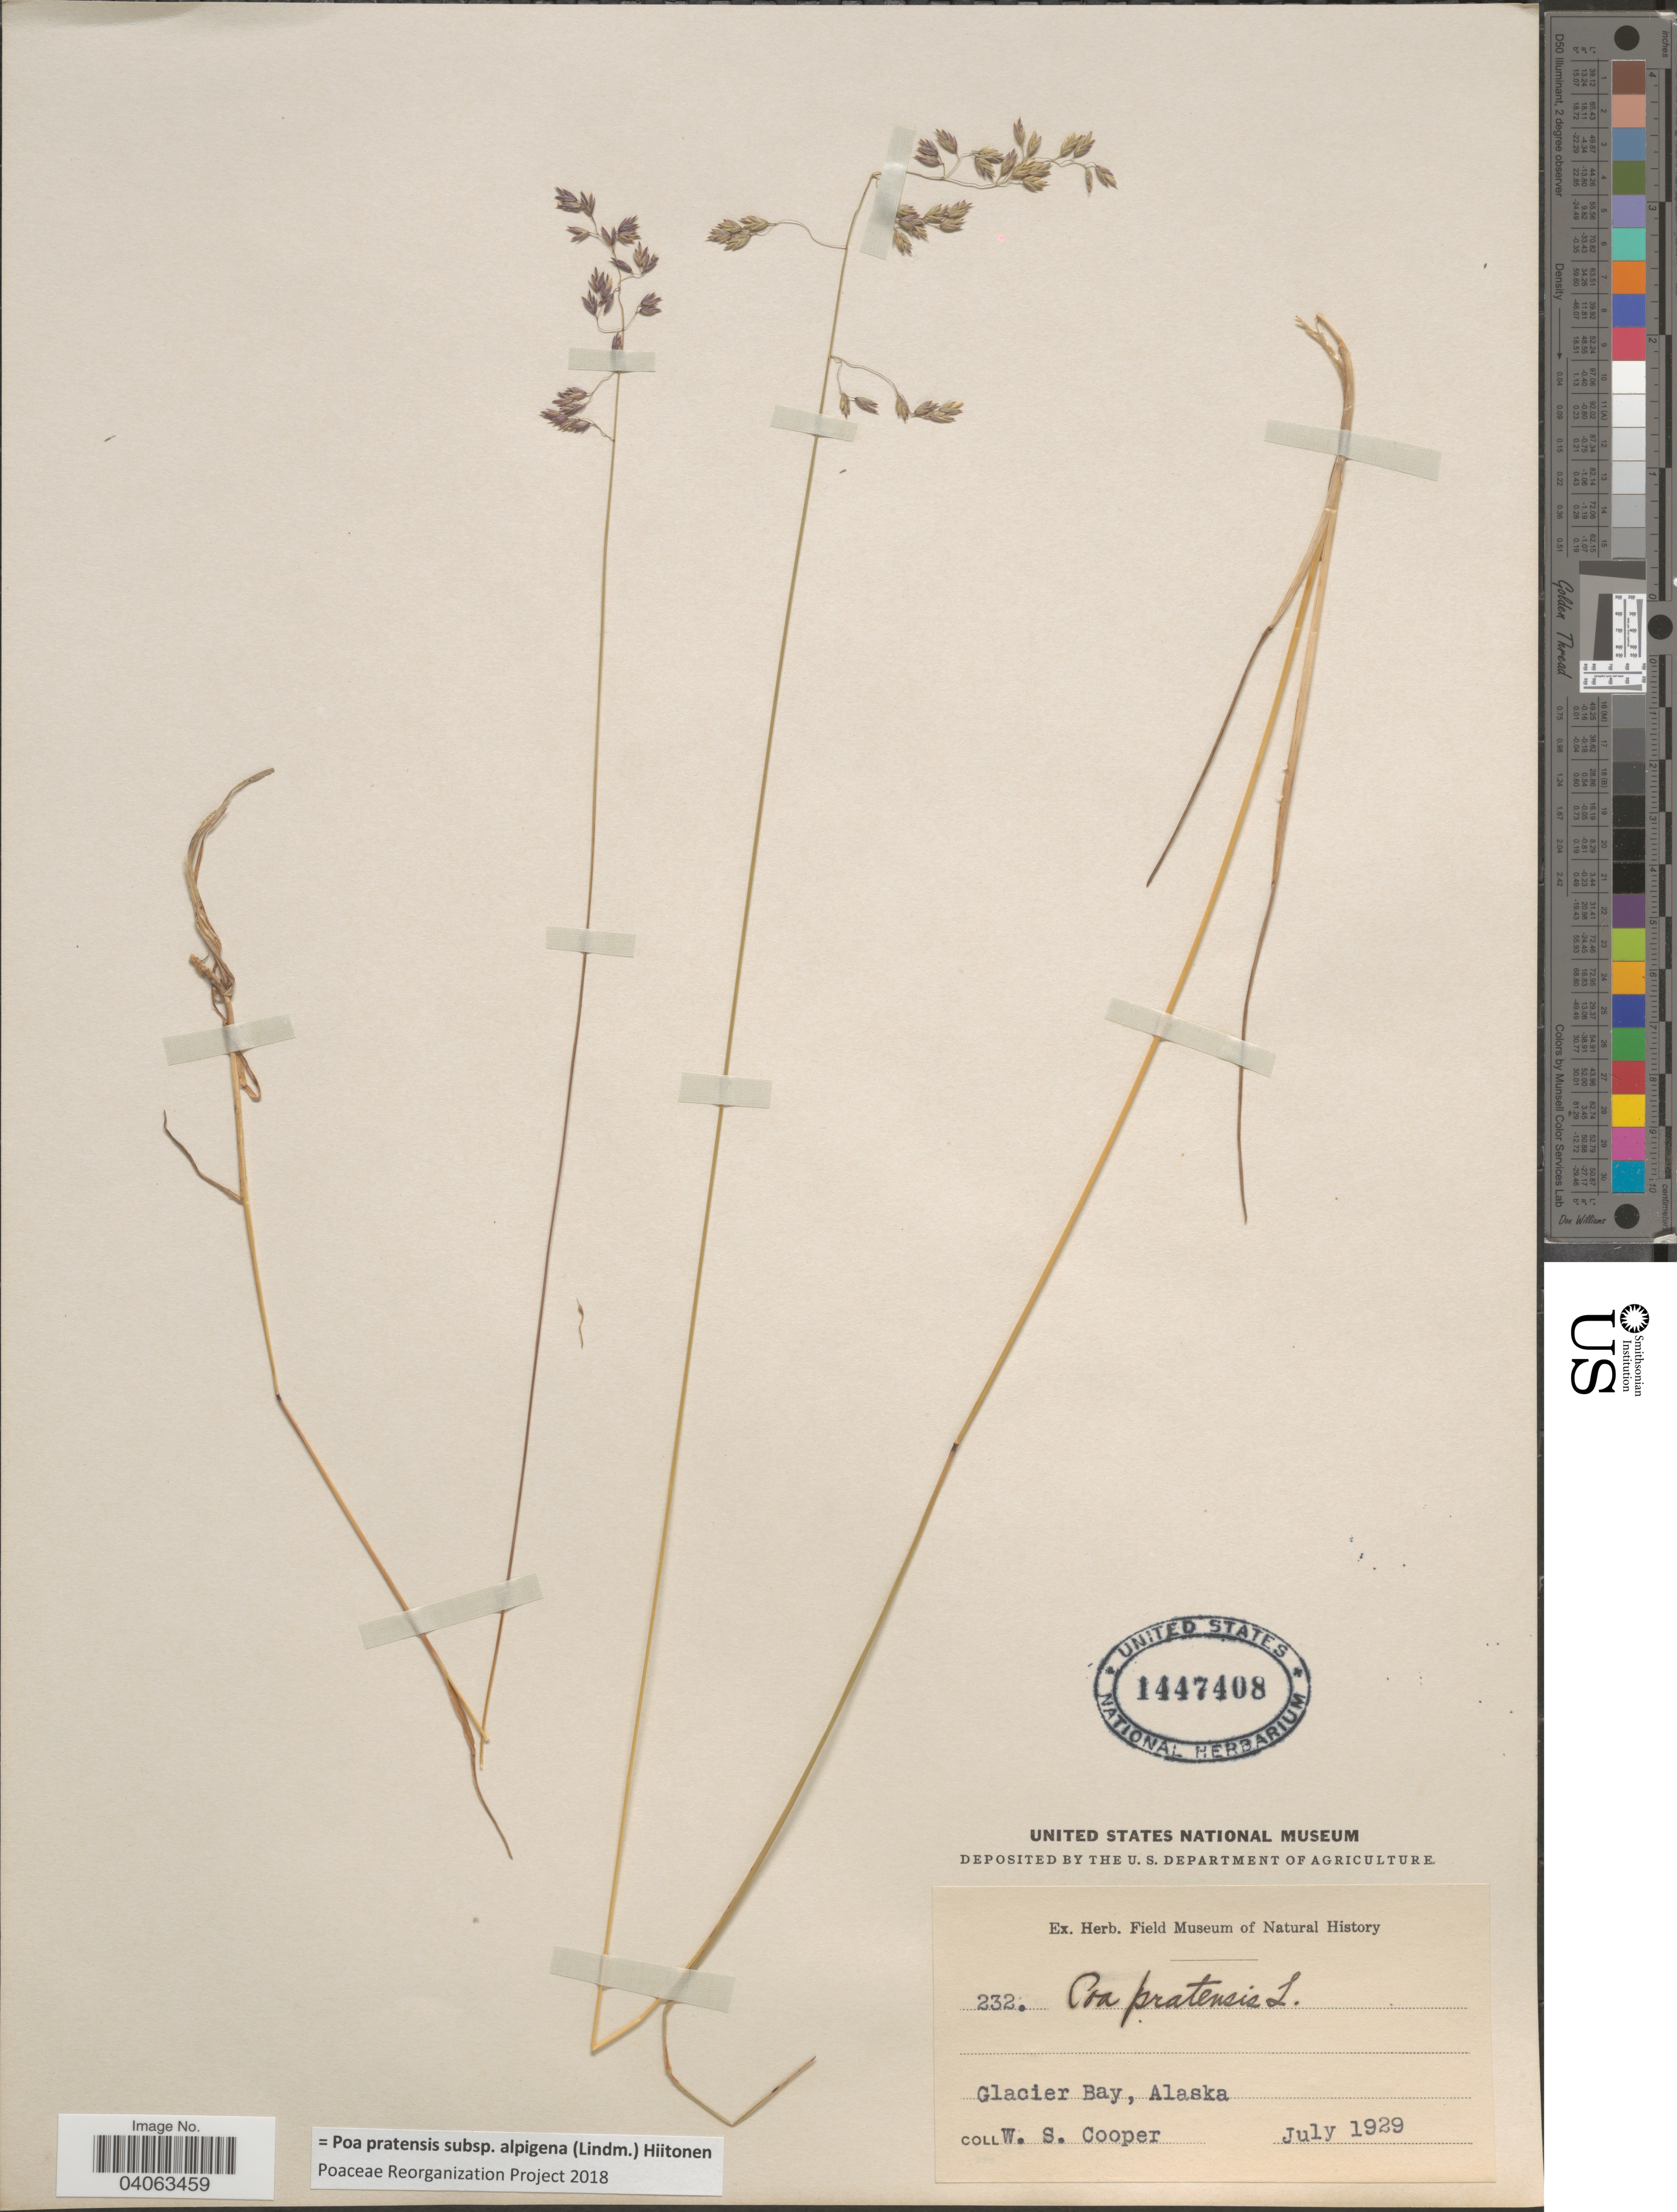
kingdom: Plantae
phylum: Tracheophyta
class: Liliopsida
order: Poales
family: Poaceae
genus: Poa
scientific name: Poa pratensis subsp. alpigena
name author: (Lindm.) Hiitonen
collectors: W. Cooper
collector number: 232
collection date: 1929-07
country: United States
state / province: Alaska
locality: Glacier Bay.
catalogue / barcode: US 1447408